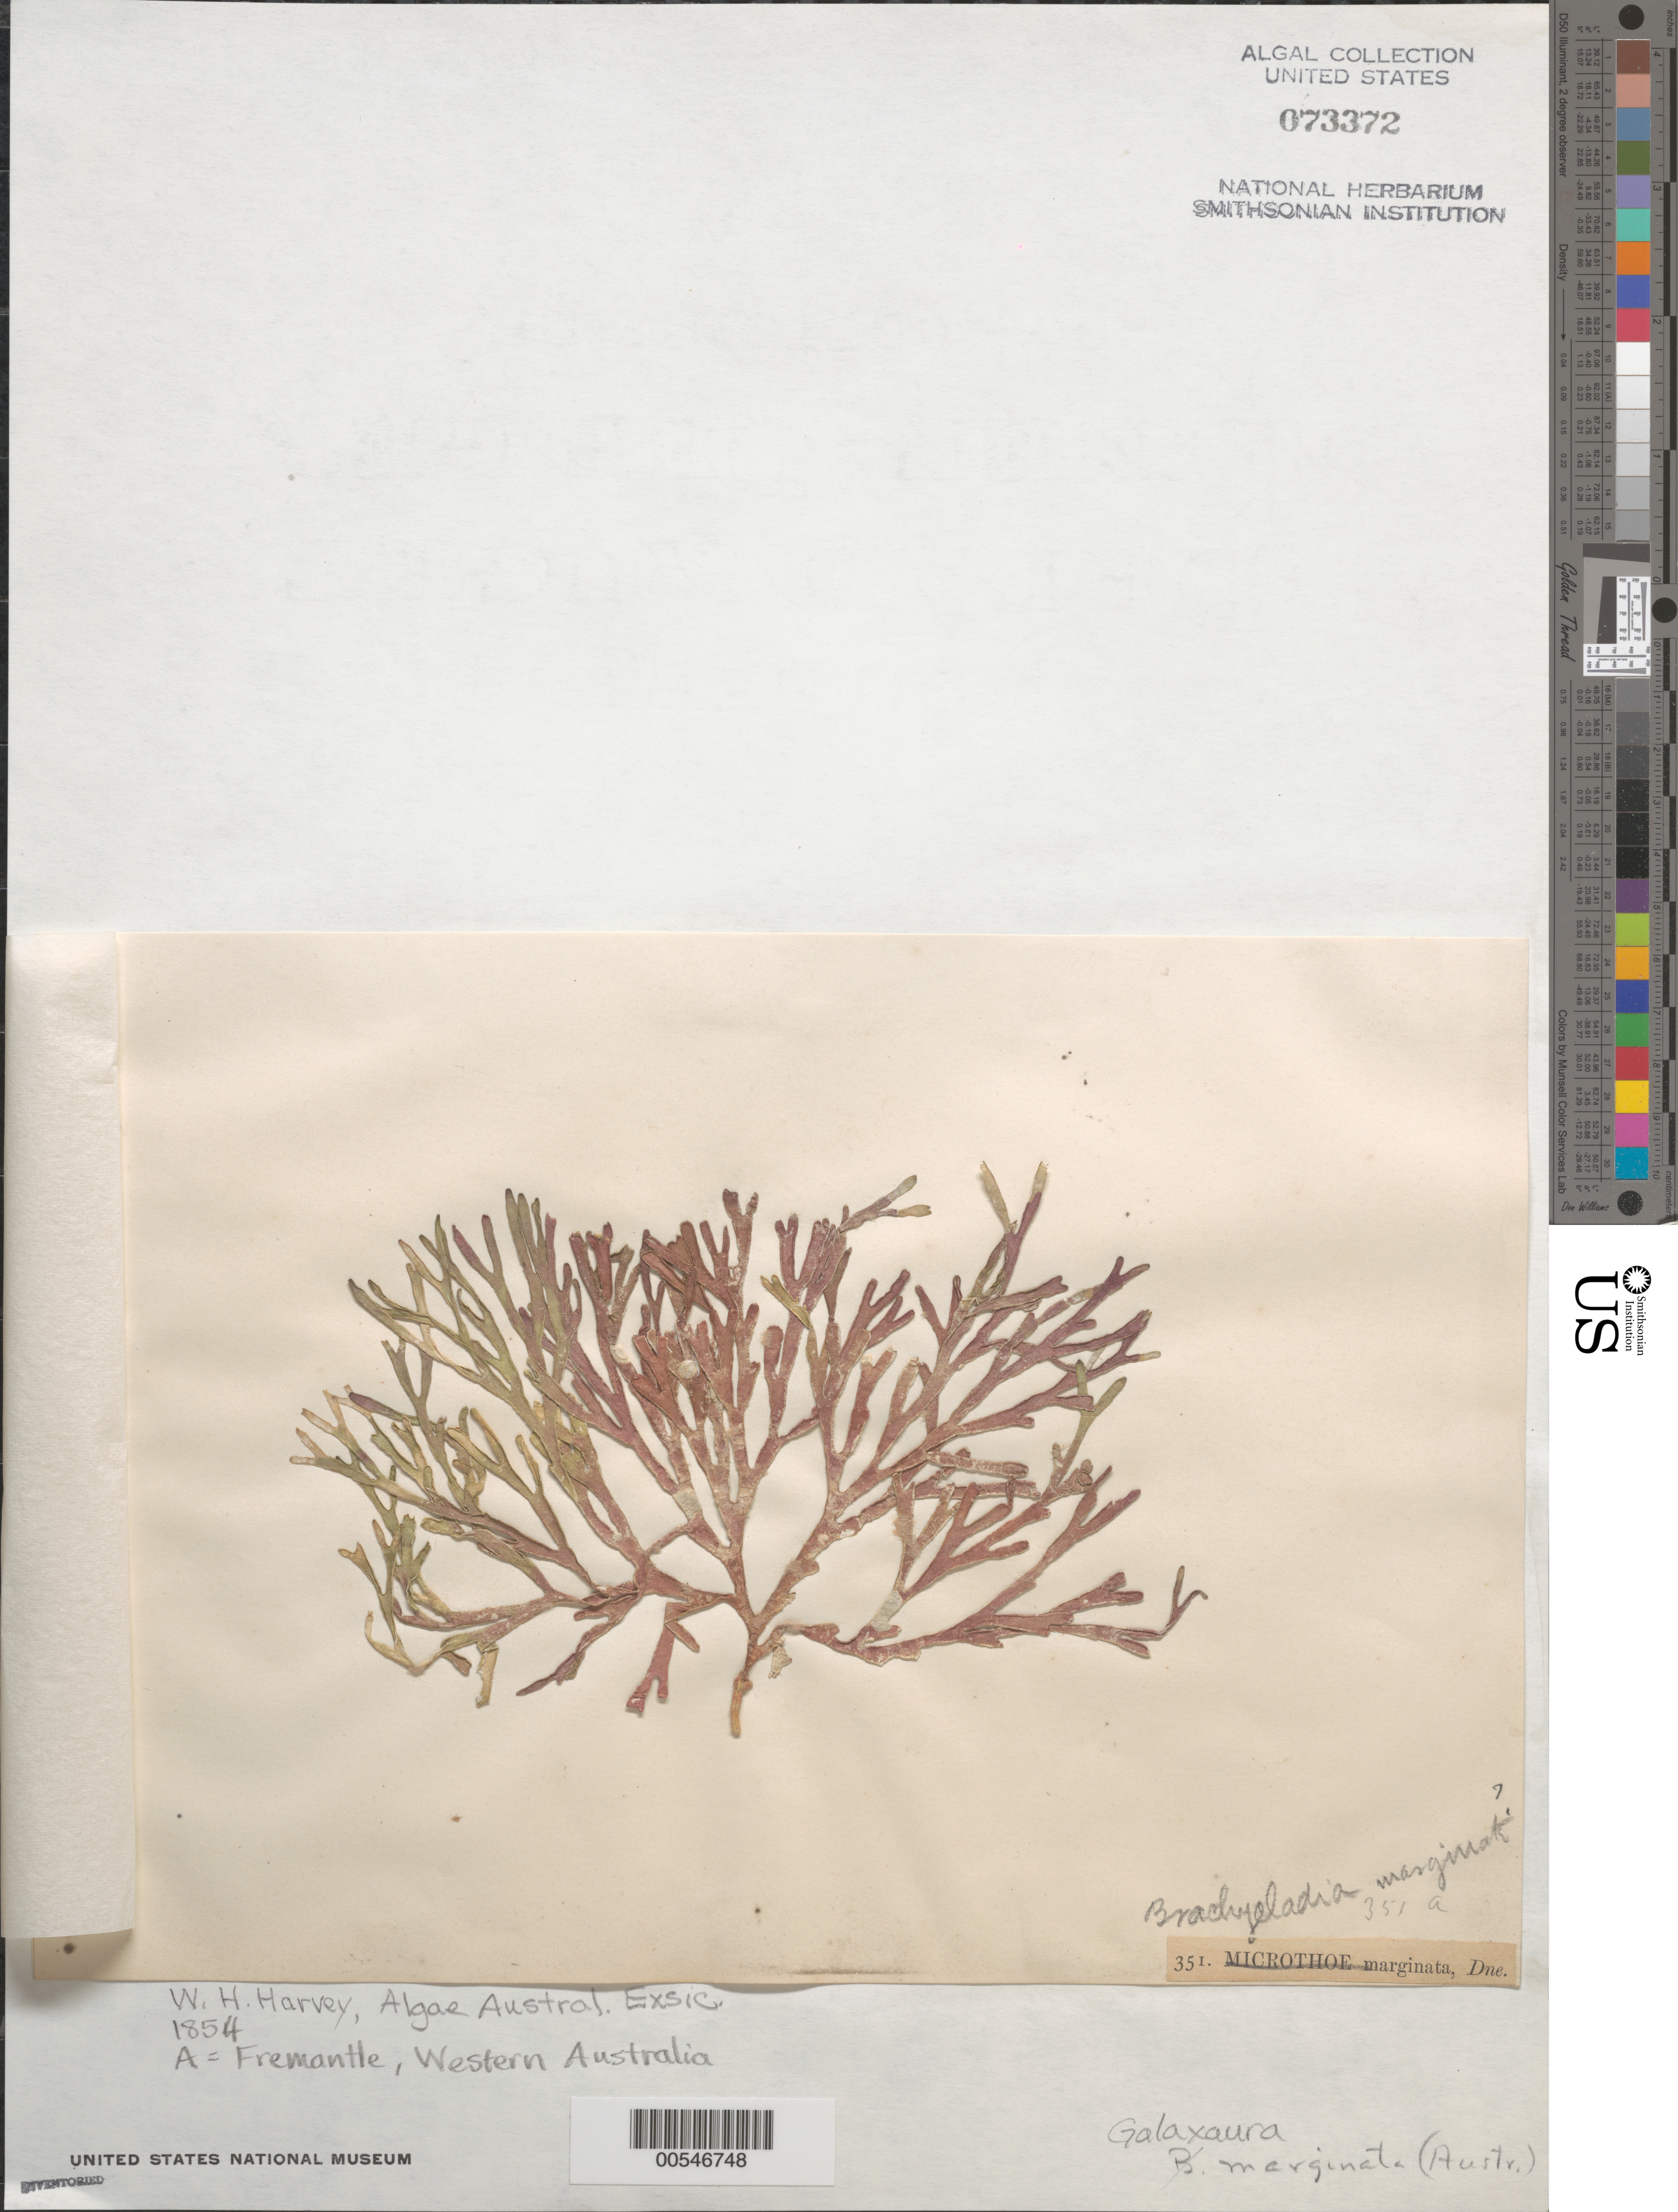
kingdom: Plantae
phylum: Rhodophyta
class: Florideophyceae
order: Nemaliales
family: Galaxauraceae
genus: Galaxaura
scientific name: Galaxaura marginata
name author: (J. Ellis & Sol.) J.V.Lamouroux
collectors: W. Harvey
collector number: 351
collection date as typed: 1854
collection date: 1854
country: Australia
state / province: Western Australia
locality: Fremantle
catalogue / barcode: US 73372